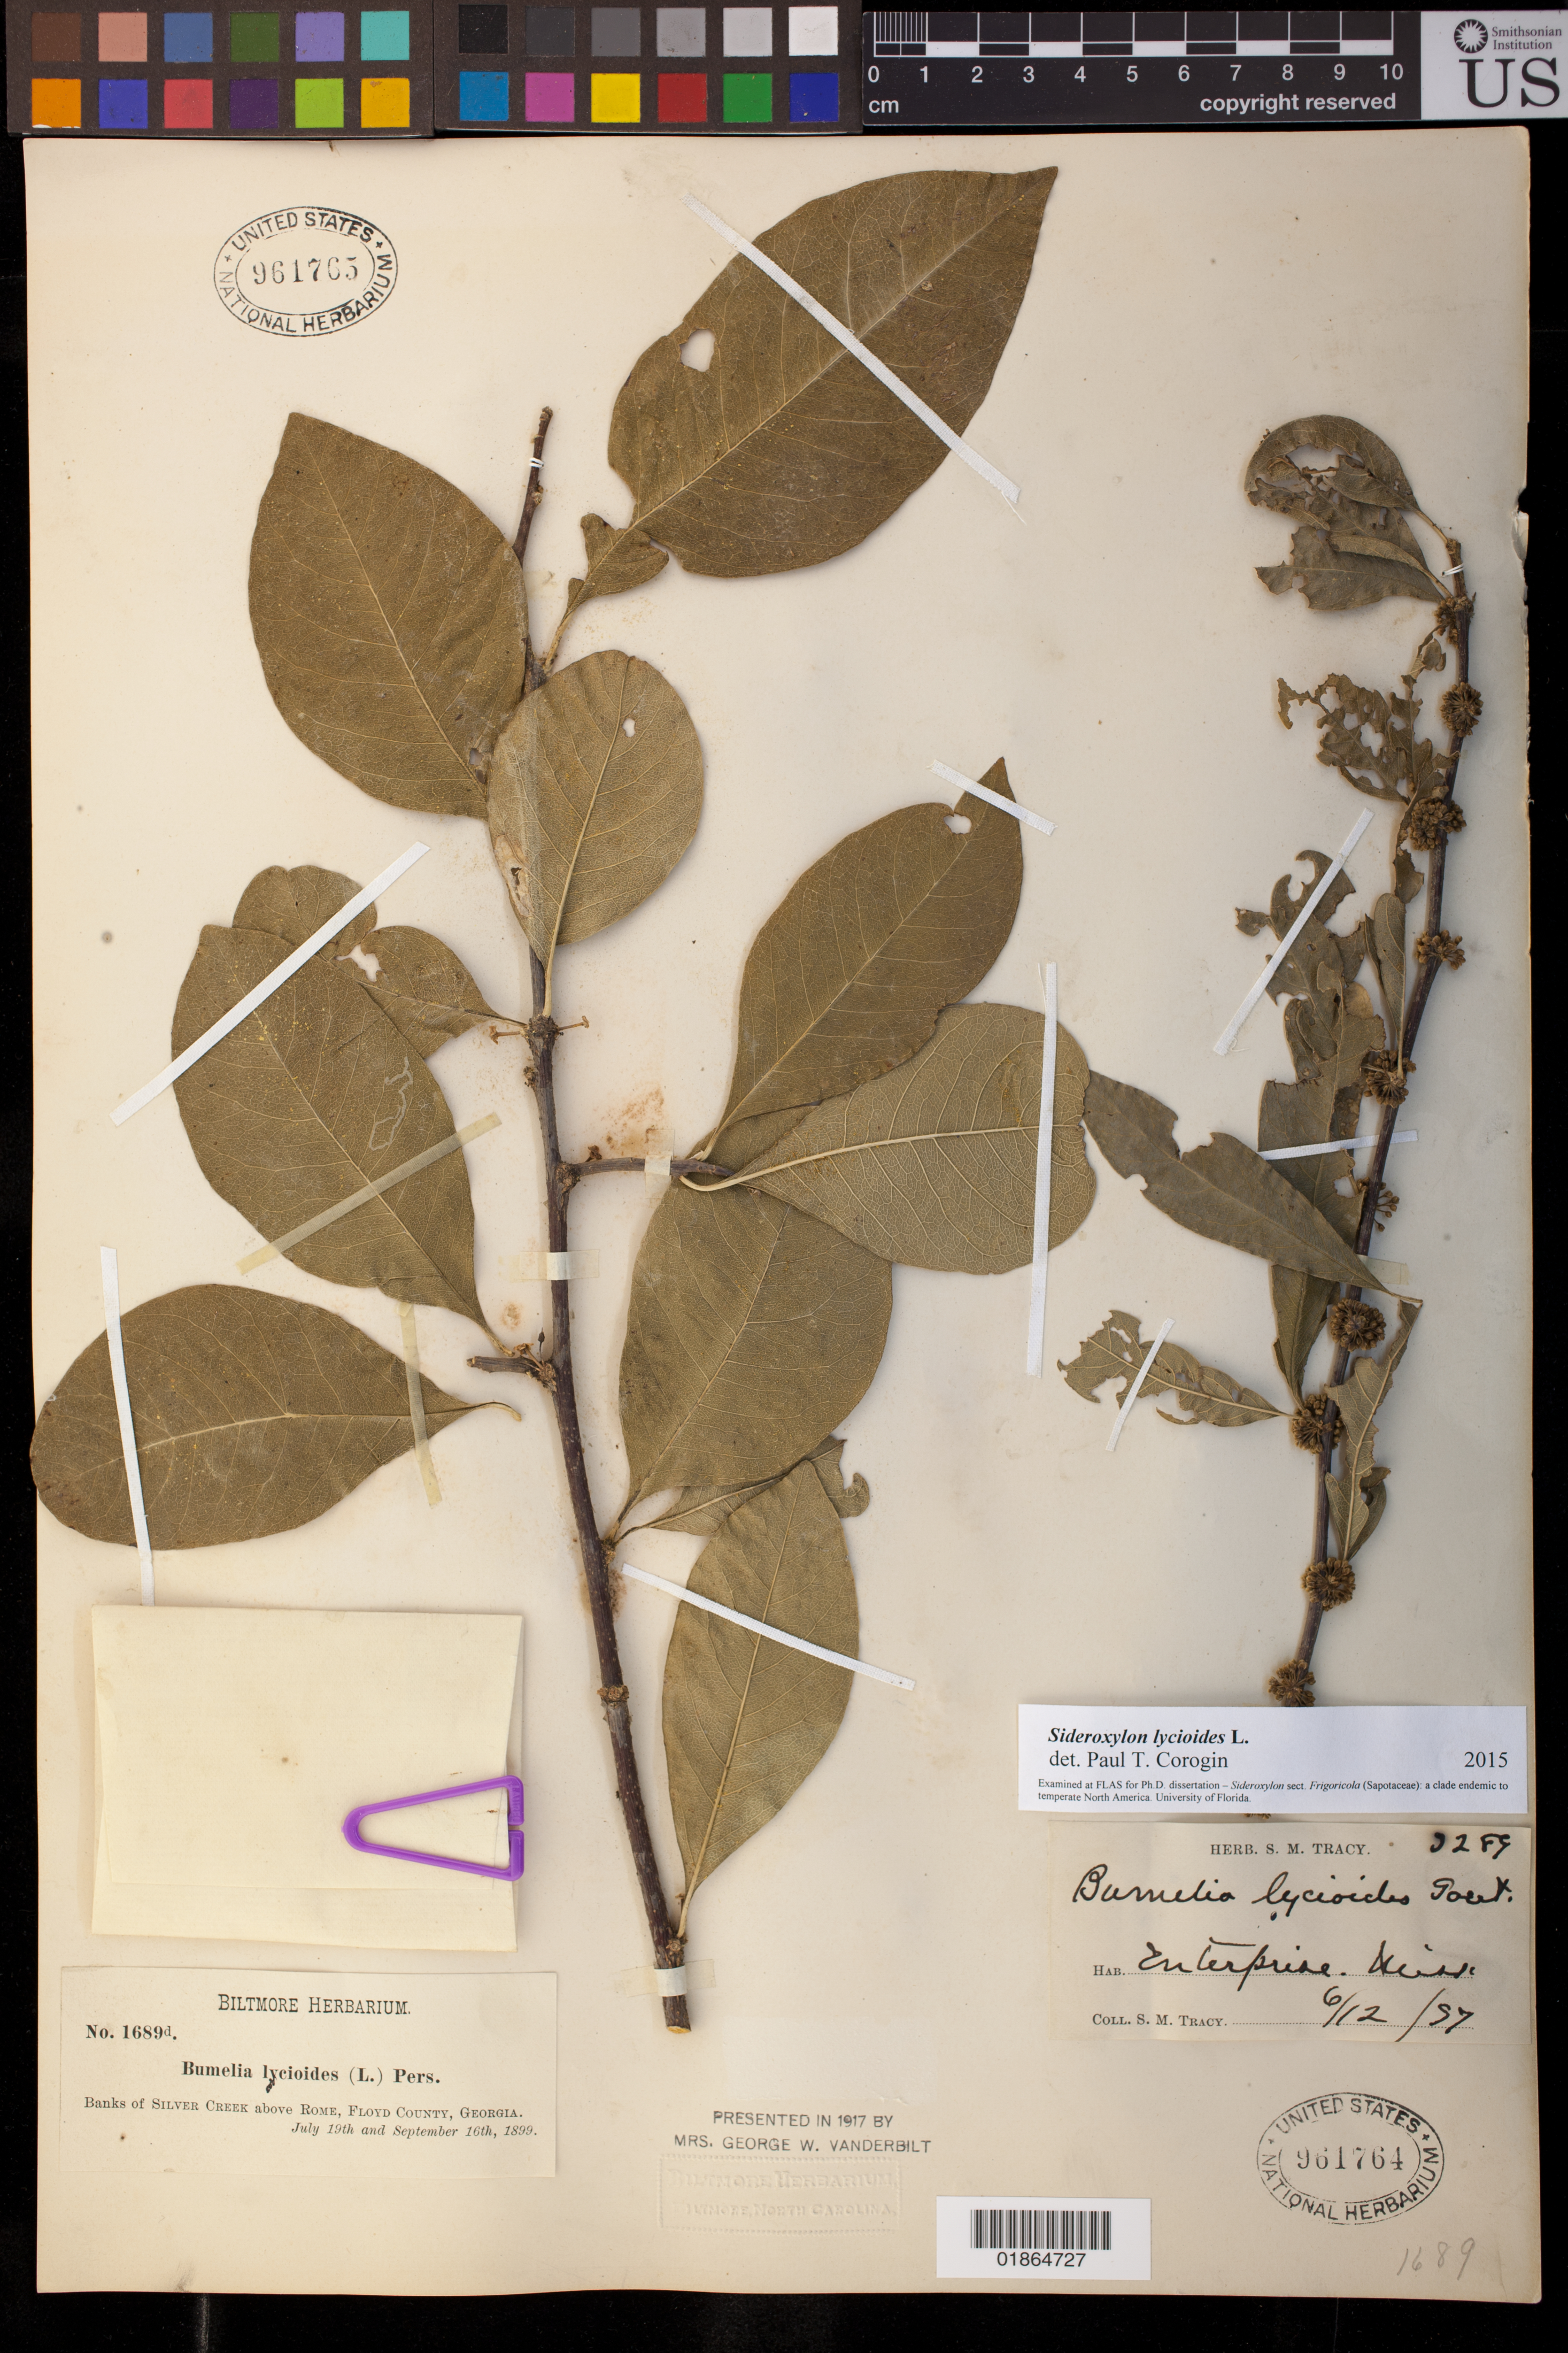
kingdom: Plantae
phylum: Tracheophyta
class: Magnoliopsida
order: Ericales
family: Sapotaceae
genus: Sideroxylon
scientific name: Sideroxylon lycioides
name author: L.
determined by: Corogin, P. T.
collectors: S. M. Tracy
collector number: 9289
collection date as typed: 6/12/97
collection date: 1897-06-12 or 1897-12-06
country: United States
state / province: Mississippi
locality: Enterprise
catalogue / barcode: US 961764